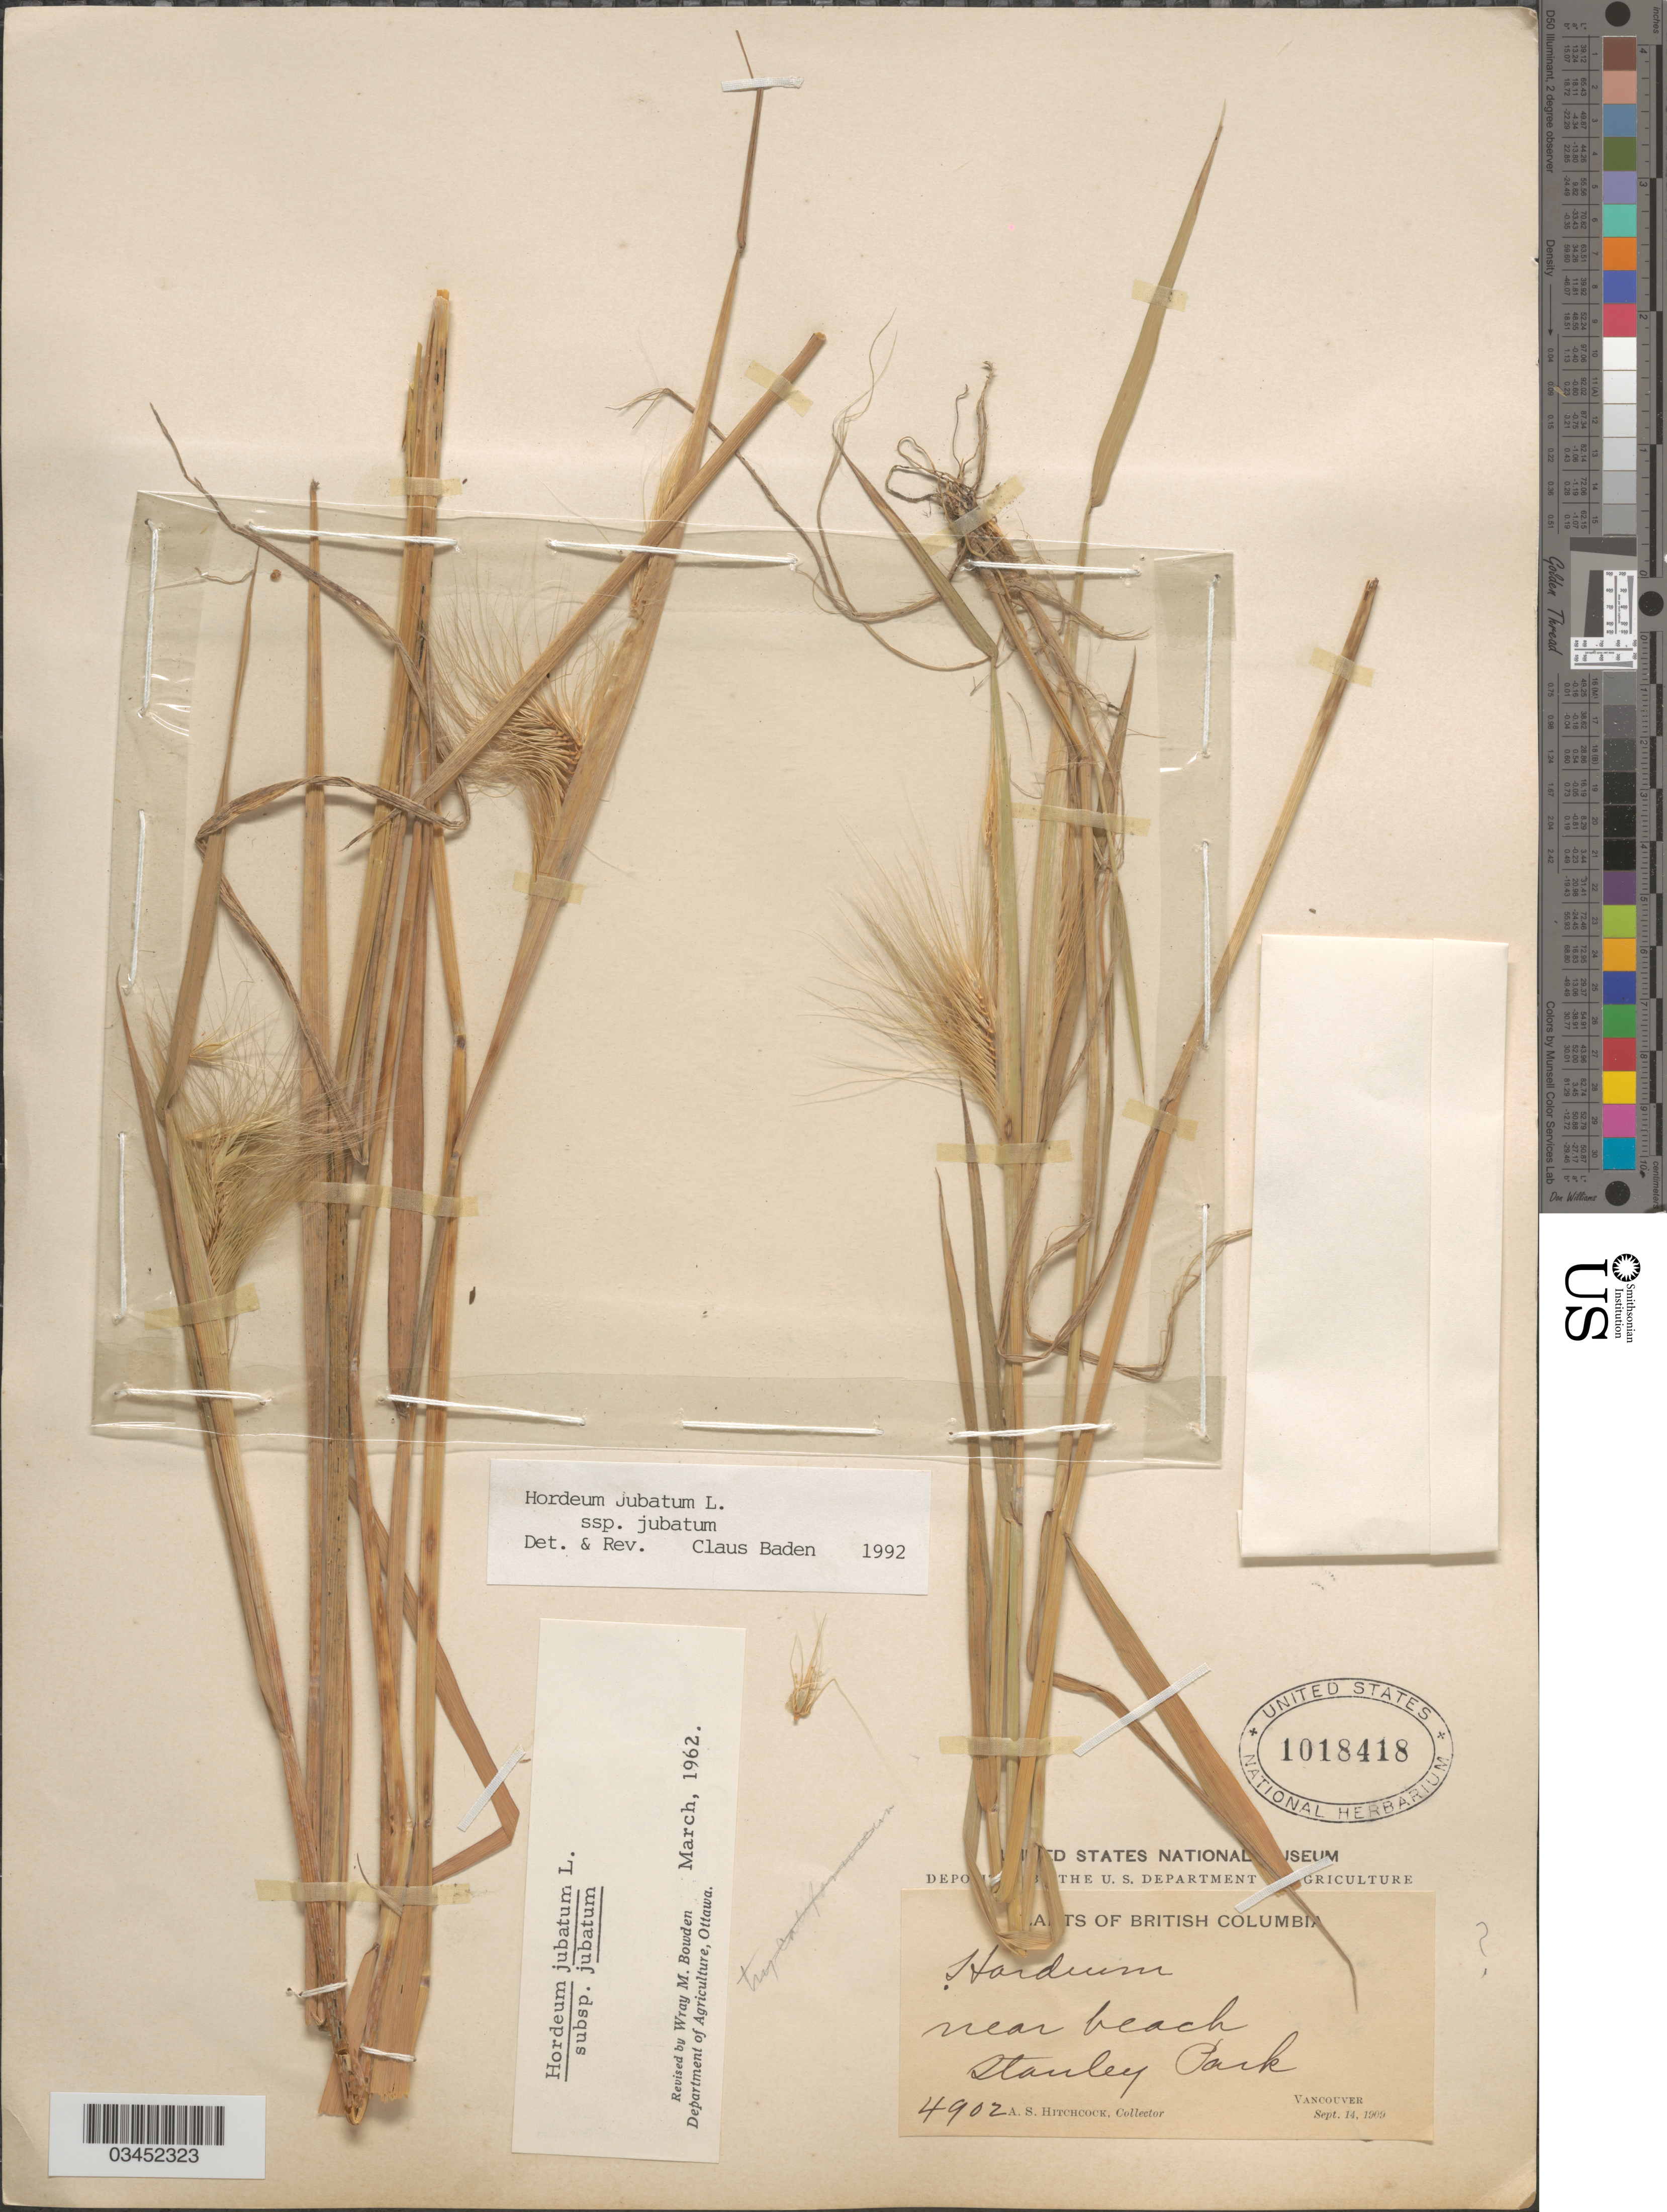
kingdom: Plantae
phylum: Tracheophyta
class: Liliopsida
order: Poales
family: Poaceae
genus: Hordeum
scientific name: Hordeum jubatum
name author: L.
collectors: A. S. Hitchcock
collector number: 4902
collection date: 1909-09-14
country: Canada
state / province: British Columbia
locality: Near beach Stanley Park. Vancouver.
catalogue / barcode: US 1018418